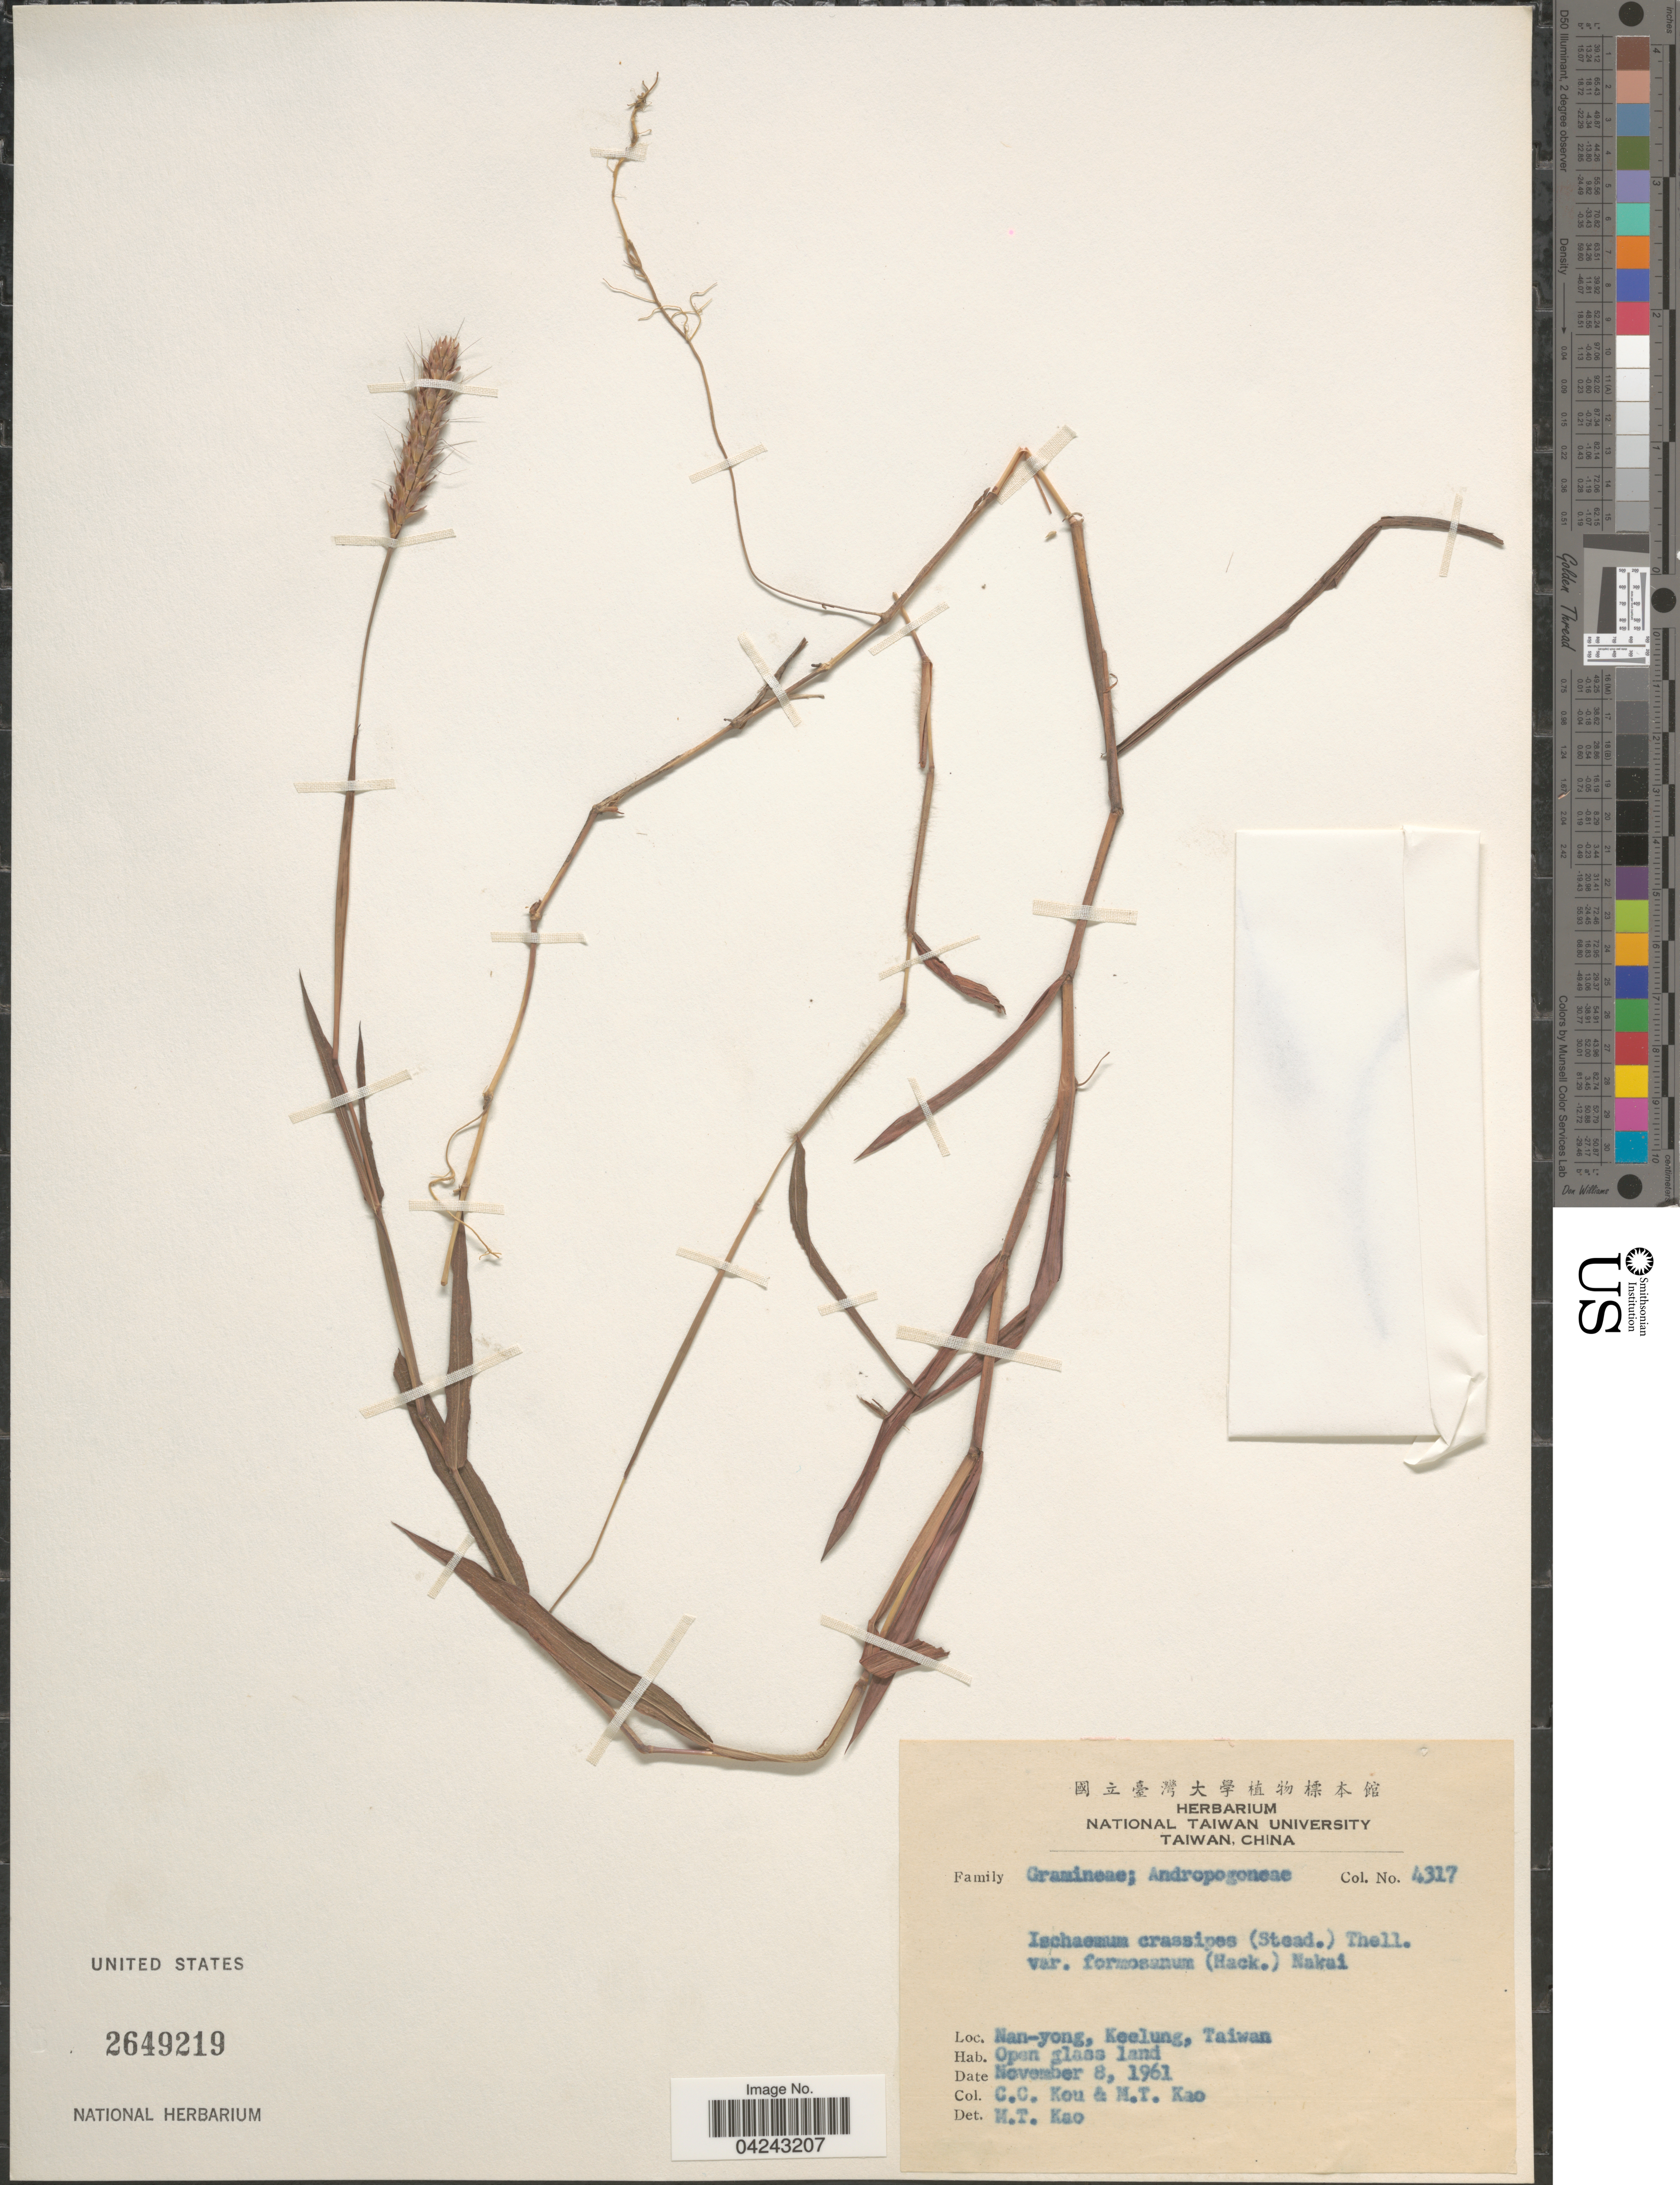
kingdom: Plantae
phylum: Tracheophyta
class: Liliopsida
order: Poales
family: Poaceae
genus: Ischaemum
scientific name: Ischaemum aristatum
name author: L.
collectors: C. Kou & M. T. Kao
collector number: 4317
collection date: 1961-11-08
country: Taiwan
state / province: Keelung City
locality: Nan-yong, Keelung.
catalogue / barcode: US 2649219